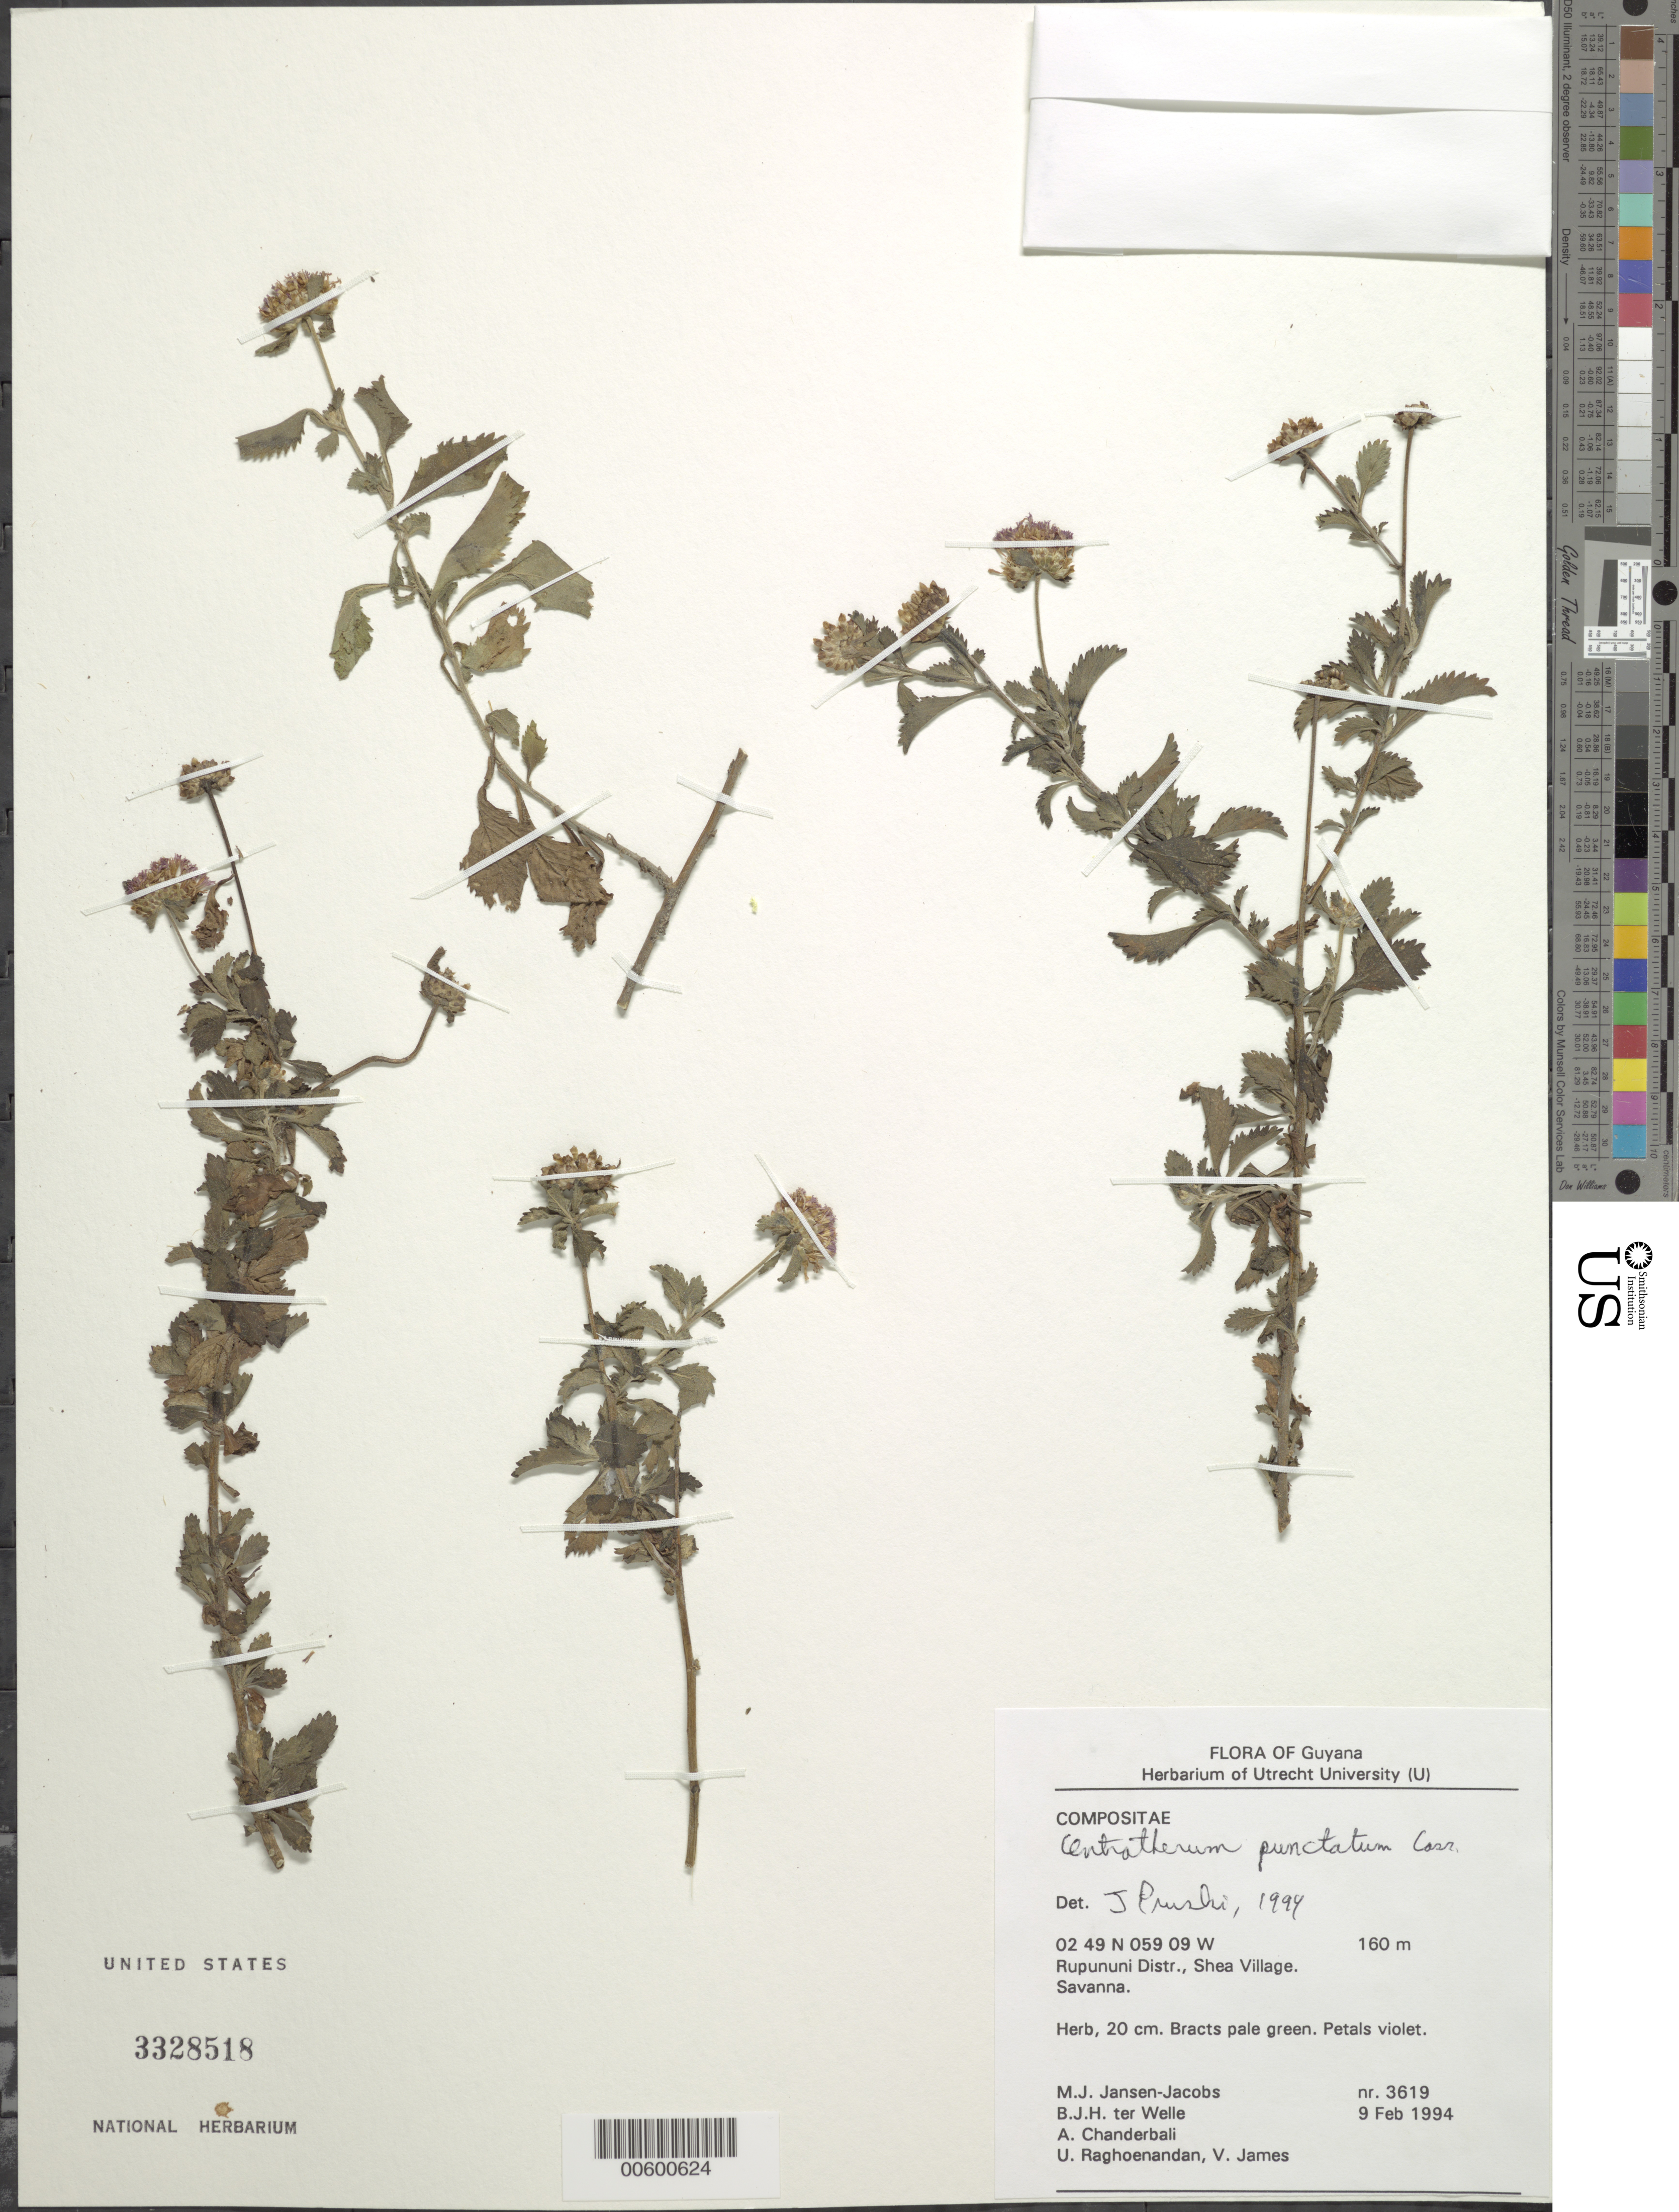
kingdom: Plantae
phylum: Tracheophyta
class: Magnoliopsida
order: Asterales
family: Asteraceae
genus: Centratherum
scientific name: Centratherum punctatum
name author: Cass.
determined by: Pruski, J. F.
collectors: M. J. Jansen-Jacobs, B. Welle, A. S. Chanderbali, U. Raghoenandan & V. James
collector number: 3619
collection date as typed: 9-Feb-94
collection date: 1994-02-09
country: Guyana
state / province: U. Takutu-U. Essequibo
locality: Shea Village, Rupununi Dist.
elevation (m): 160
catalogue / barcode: US 3328518